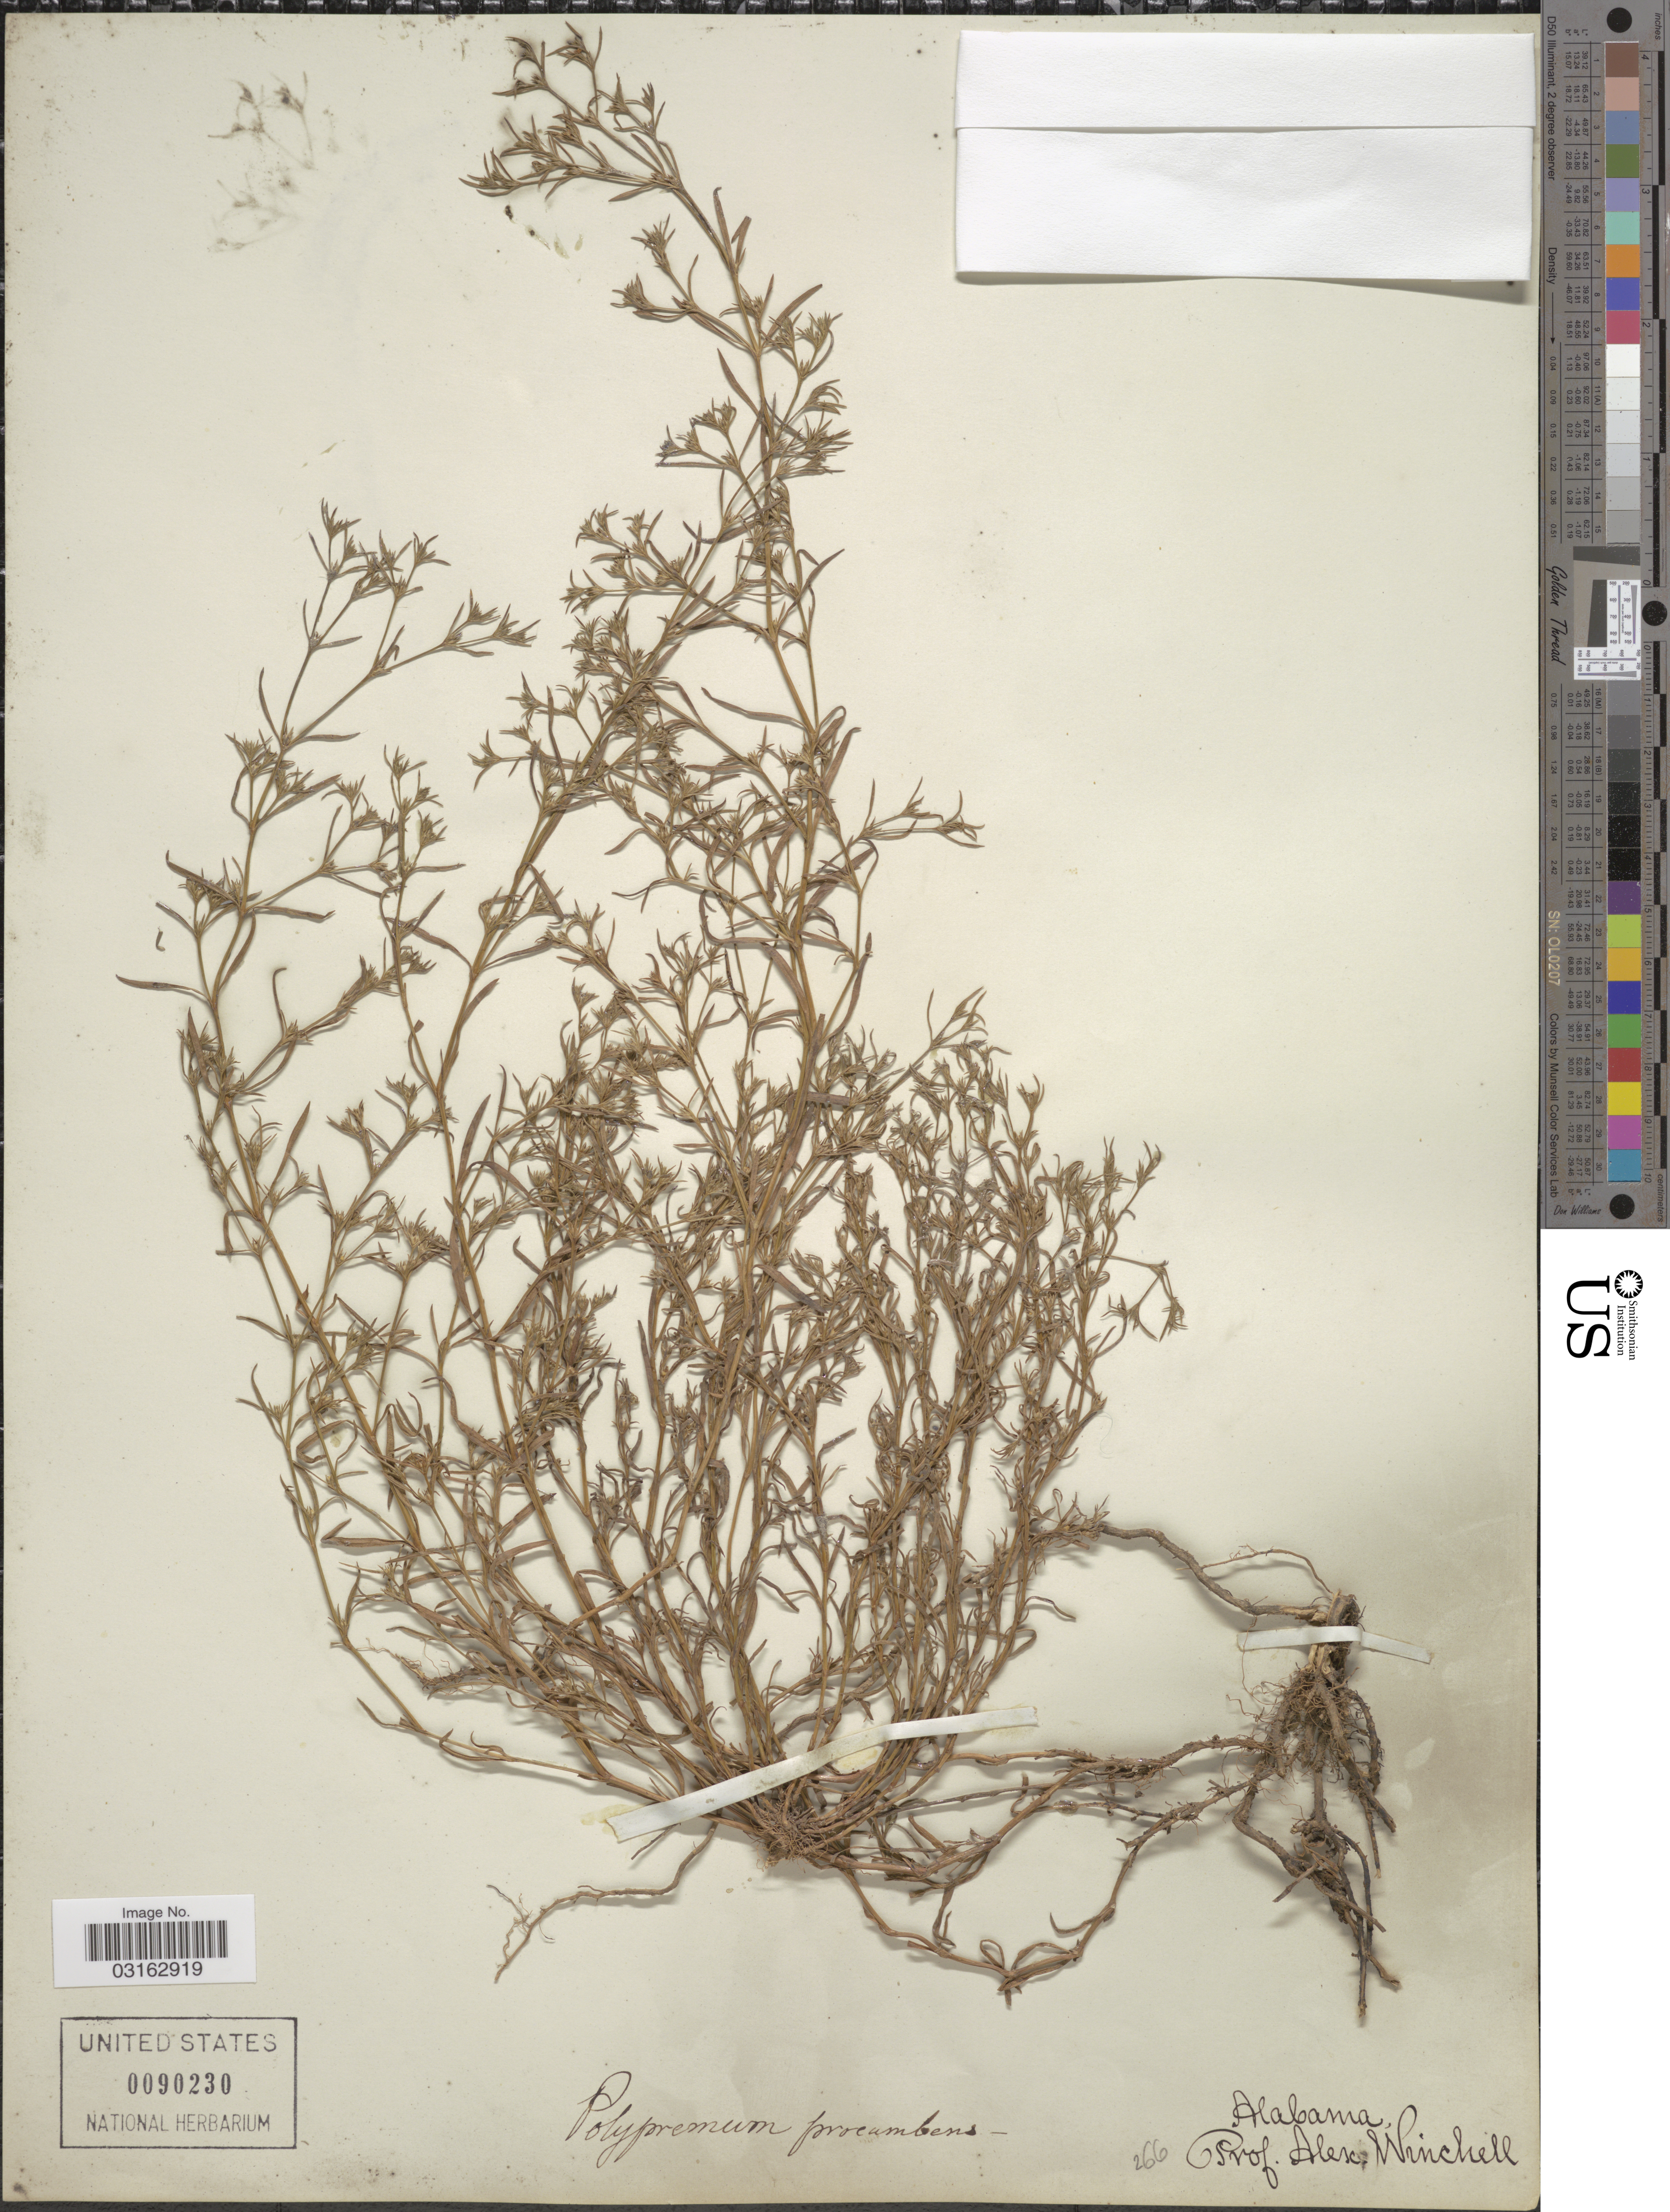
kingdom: Plantae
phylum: Tracheophyta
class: Magnoliopsida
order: Lamiales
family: Tetrachondraceae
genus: Polypremum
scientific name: Polypremum procumbens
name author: L.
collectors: A. Winchell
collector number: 266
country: United States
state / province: Alabama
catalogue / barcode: US 90230